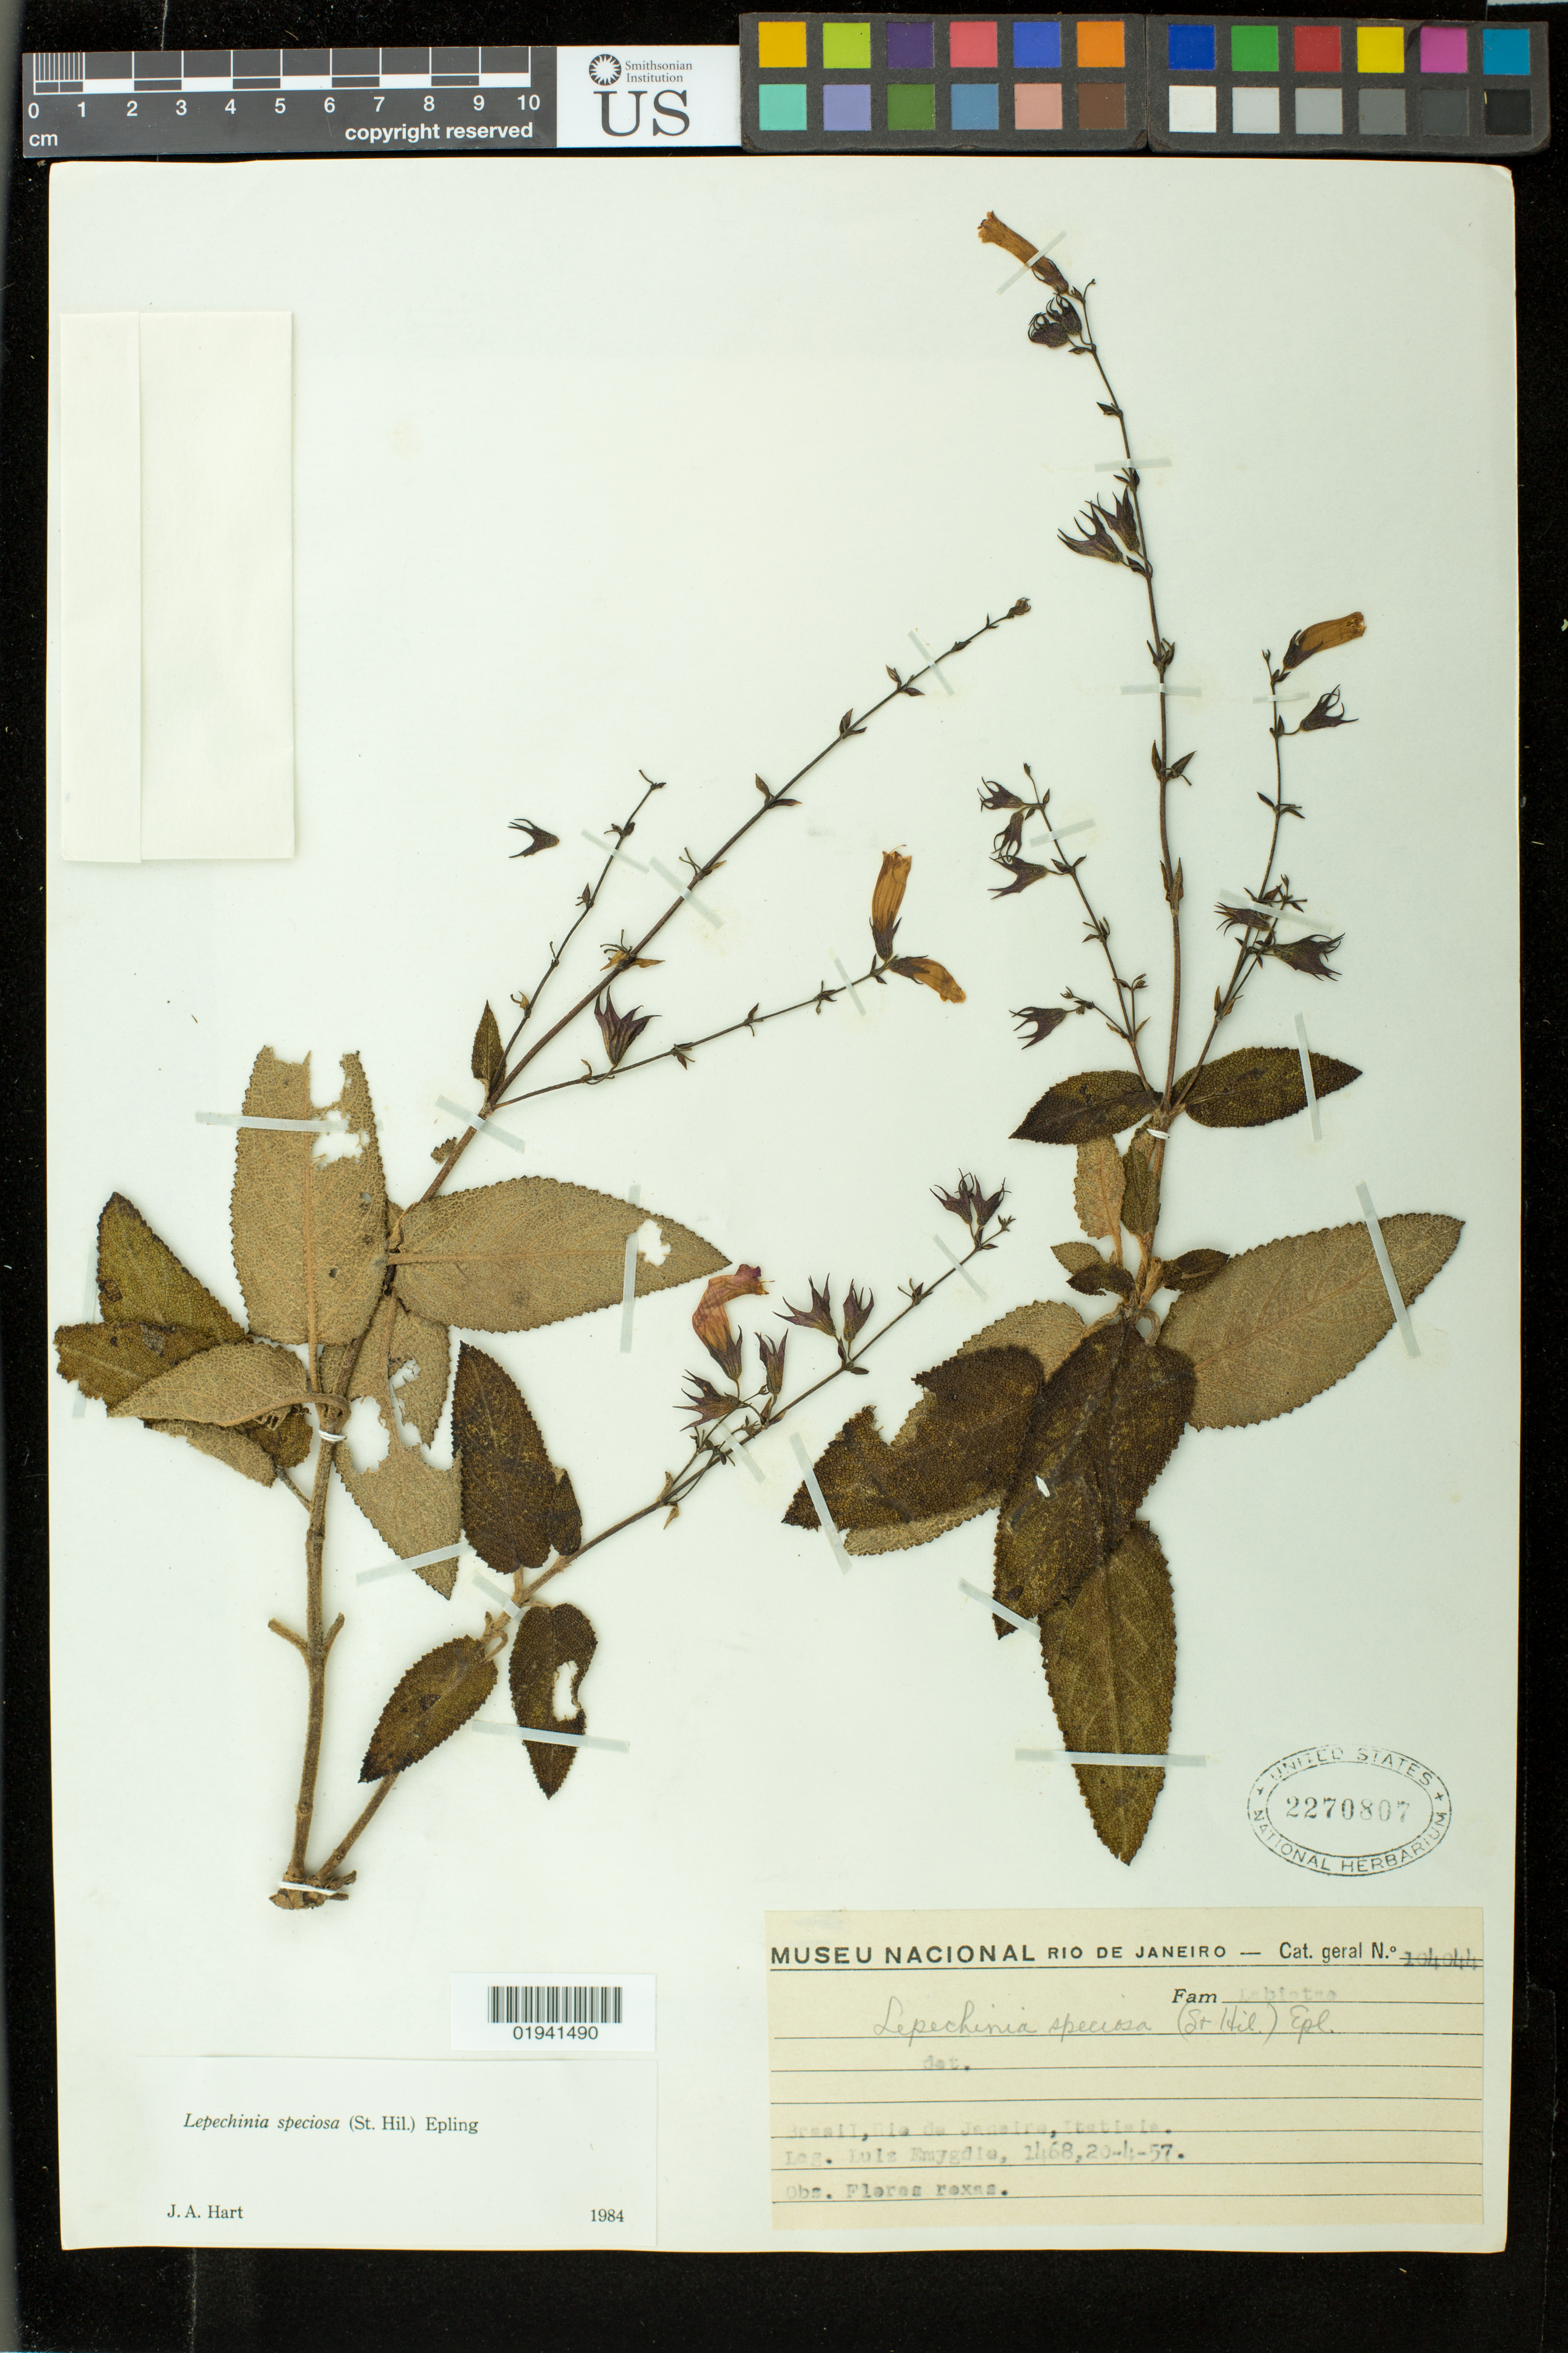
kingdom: Plantae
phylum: Tracheophyta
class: Magnoliopsida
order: Lamiales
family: Lamiaceae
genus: Lepechinia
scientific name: Lepechinia speciosa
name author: (A. St.-Hil. & Benth.) Epling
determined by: Hart, J. A.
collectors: L. Emygdio de Mello Filho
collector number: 1468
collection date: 1957-04-20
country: Brazil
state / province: Rio de Janeiro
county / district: Itatiaia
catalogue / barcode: US 2270807